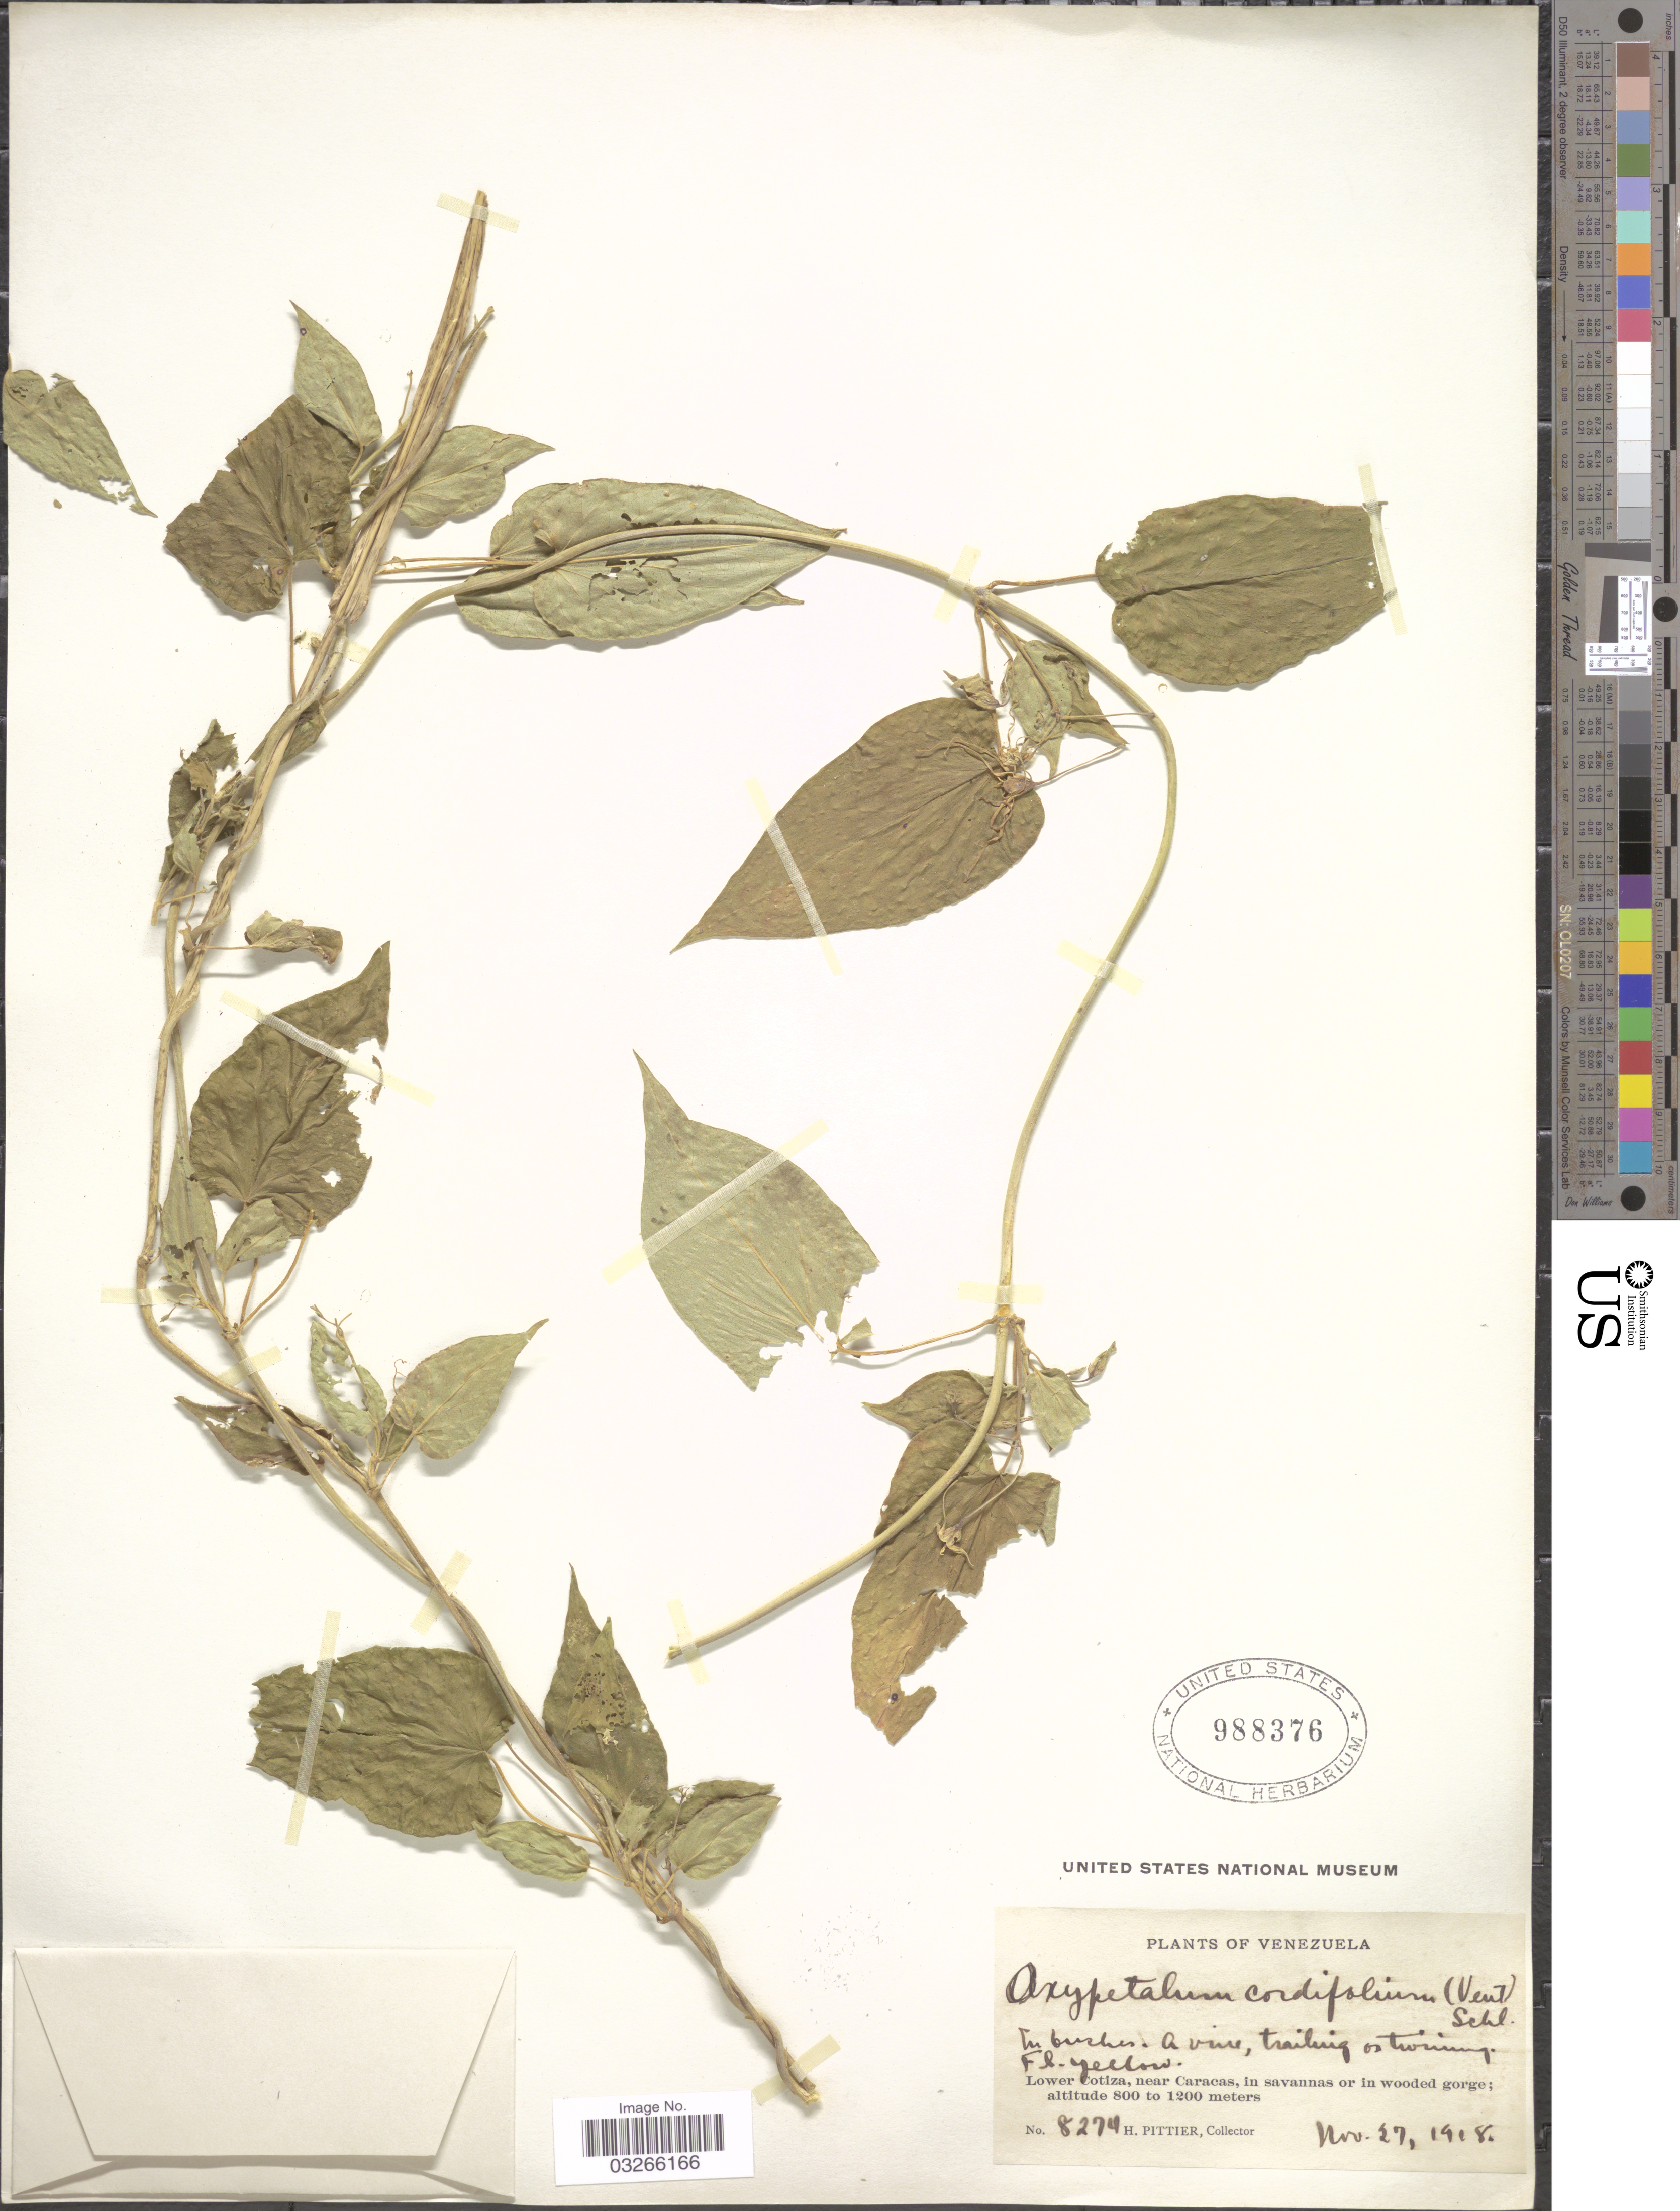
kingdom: Plantae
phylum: Tracheophyta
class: Magnoliopsida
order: Gentianales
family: Apocynaceae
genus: Oxypetalum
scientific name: Oxypetalum cordifolium subsp. cordifolium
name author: (Vent.) Schltr.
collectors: H. F. Pittier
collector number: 8274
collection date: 1918-11-27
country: Venezuela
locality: Lower Cotiza, near Caracas, in savannas or in wooded gorge.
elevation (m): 800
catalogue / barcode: US 988376